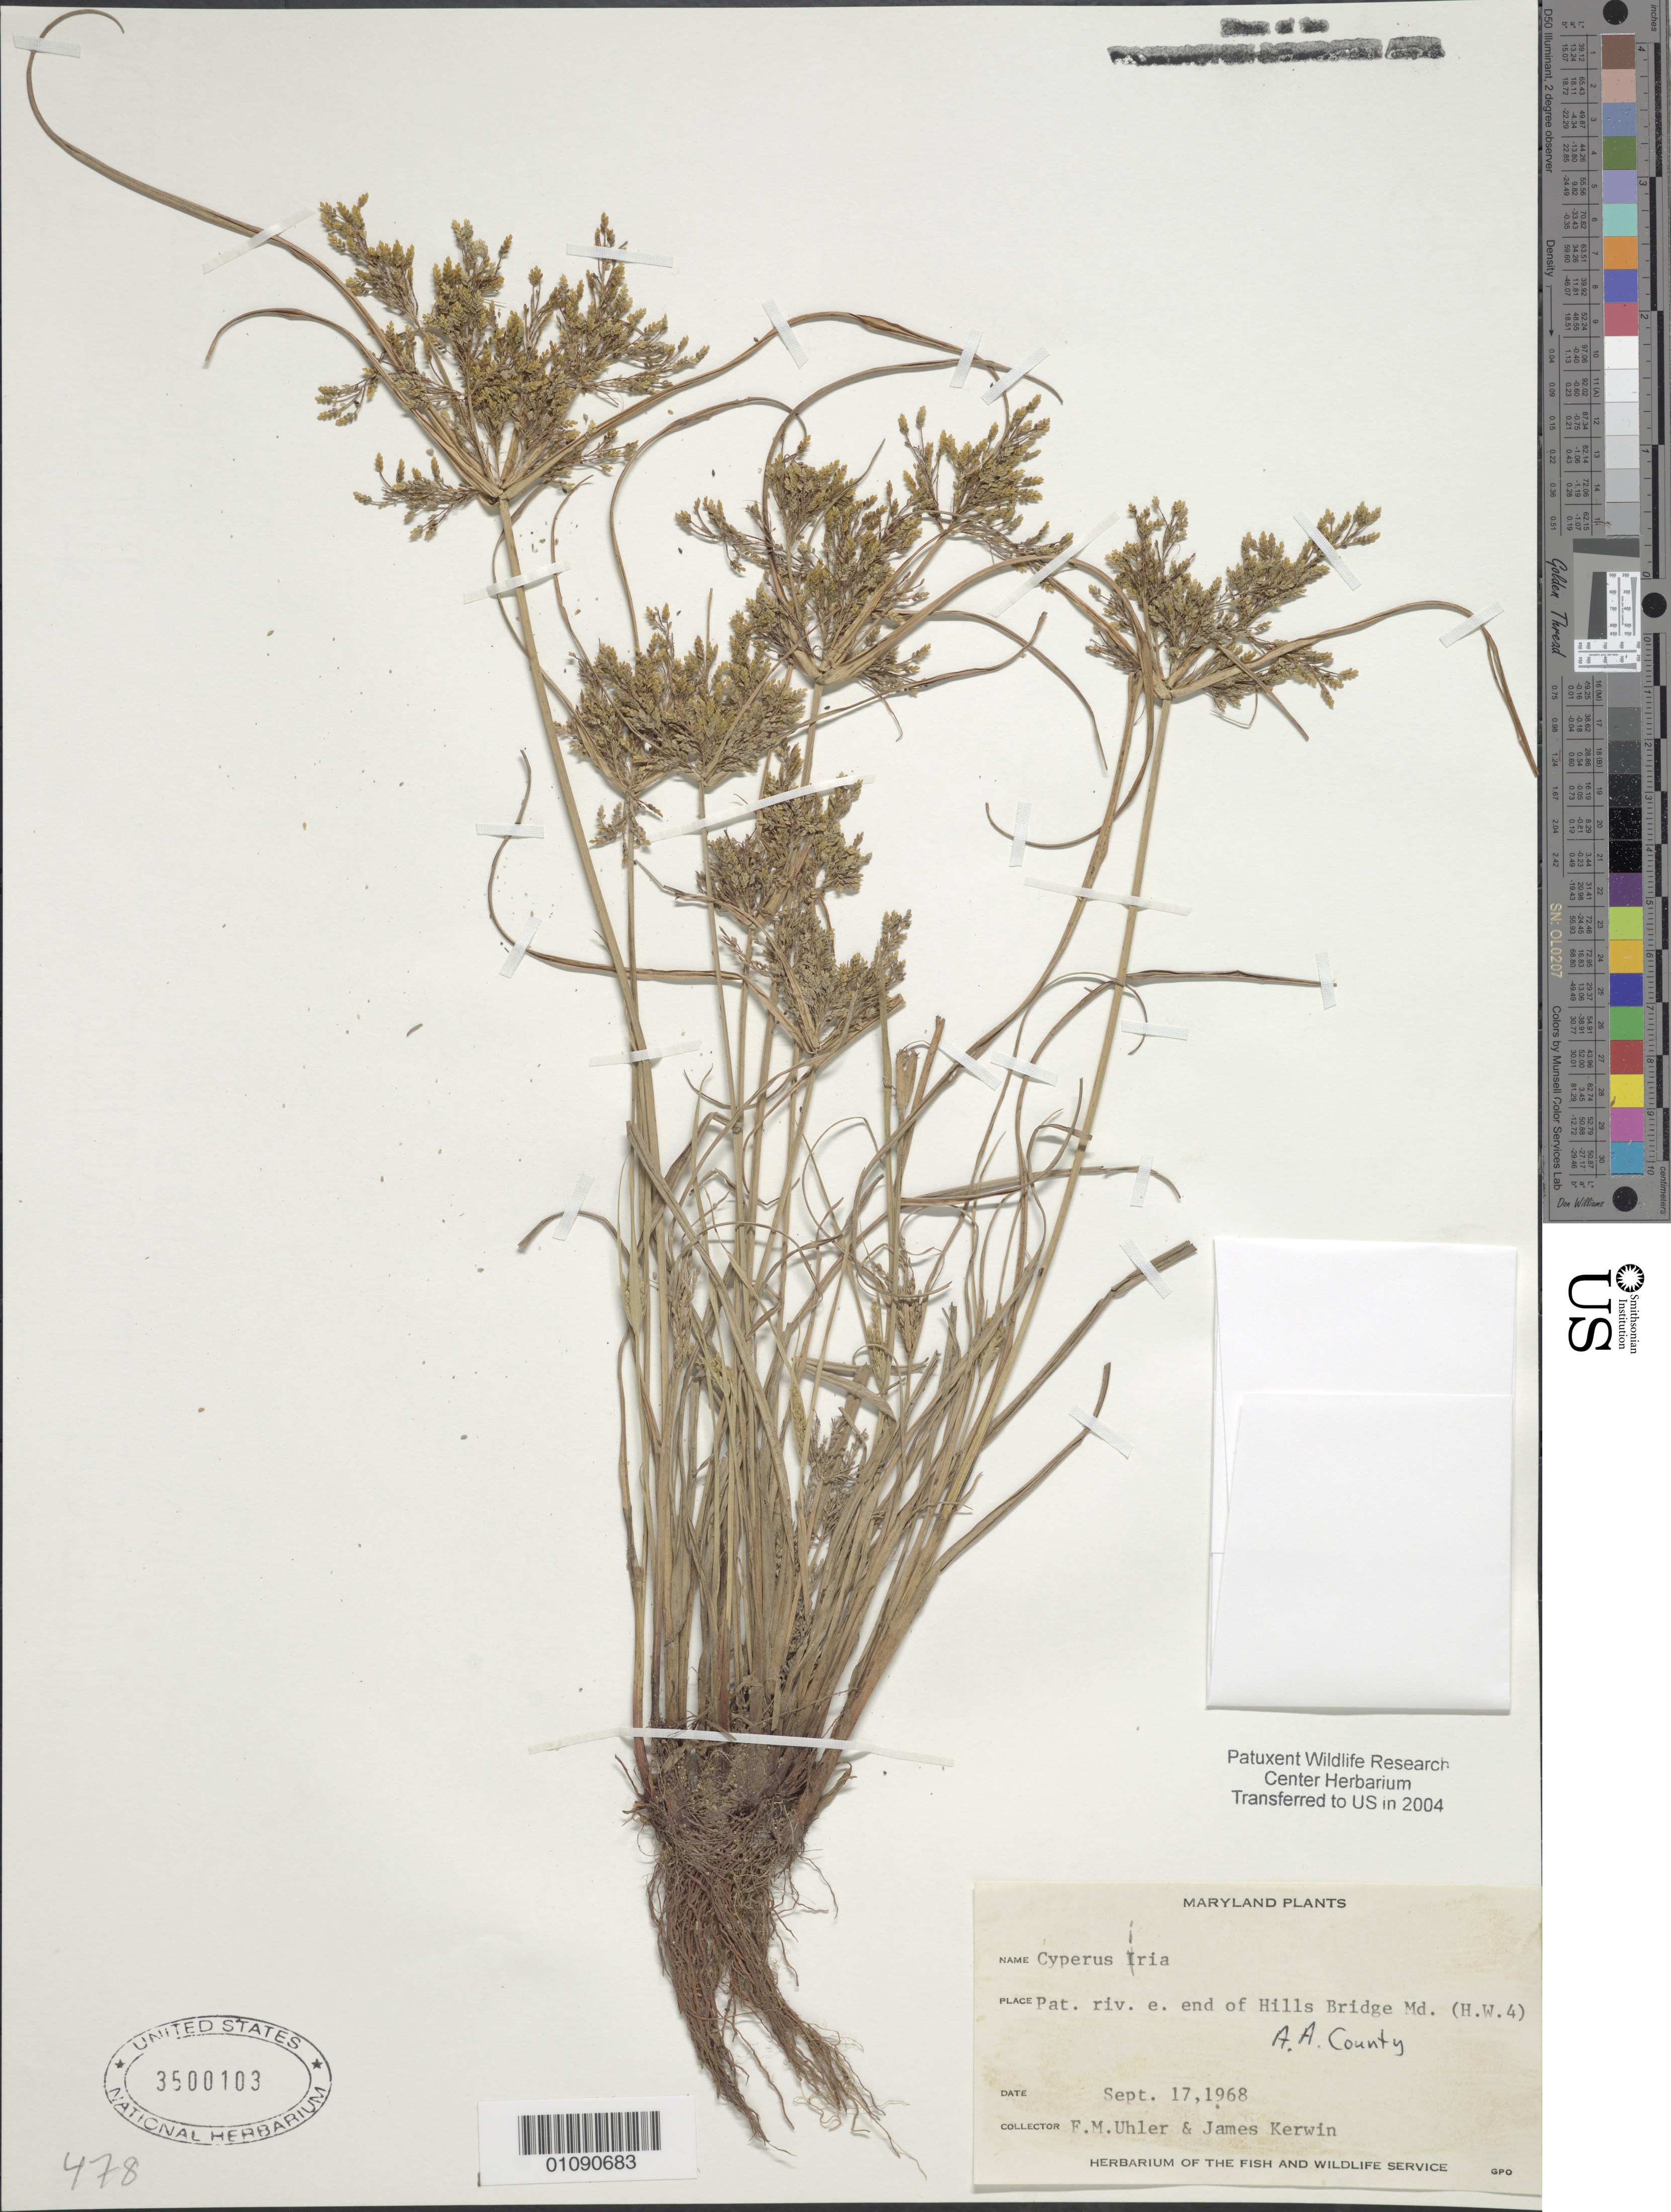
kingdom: Plantae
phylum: Tracheophyta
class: Liliopsida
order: Poales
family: Cyperaceae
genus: Cyperus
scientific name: Cyperus iria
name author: L.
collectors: F. M. Uhler & J. Kerwin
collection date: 1968-09-17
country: United States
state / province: Maryland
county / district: Anne Arundel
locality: Patuxent River, E. end of Hills Bridge.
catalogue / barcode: US 3500103